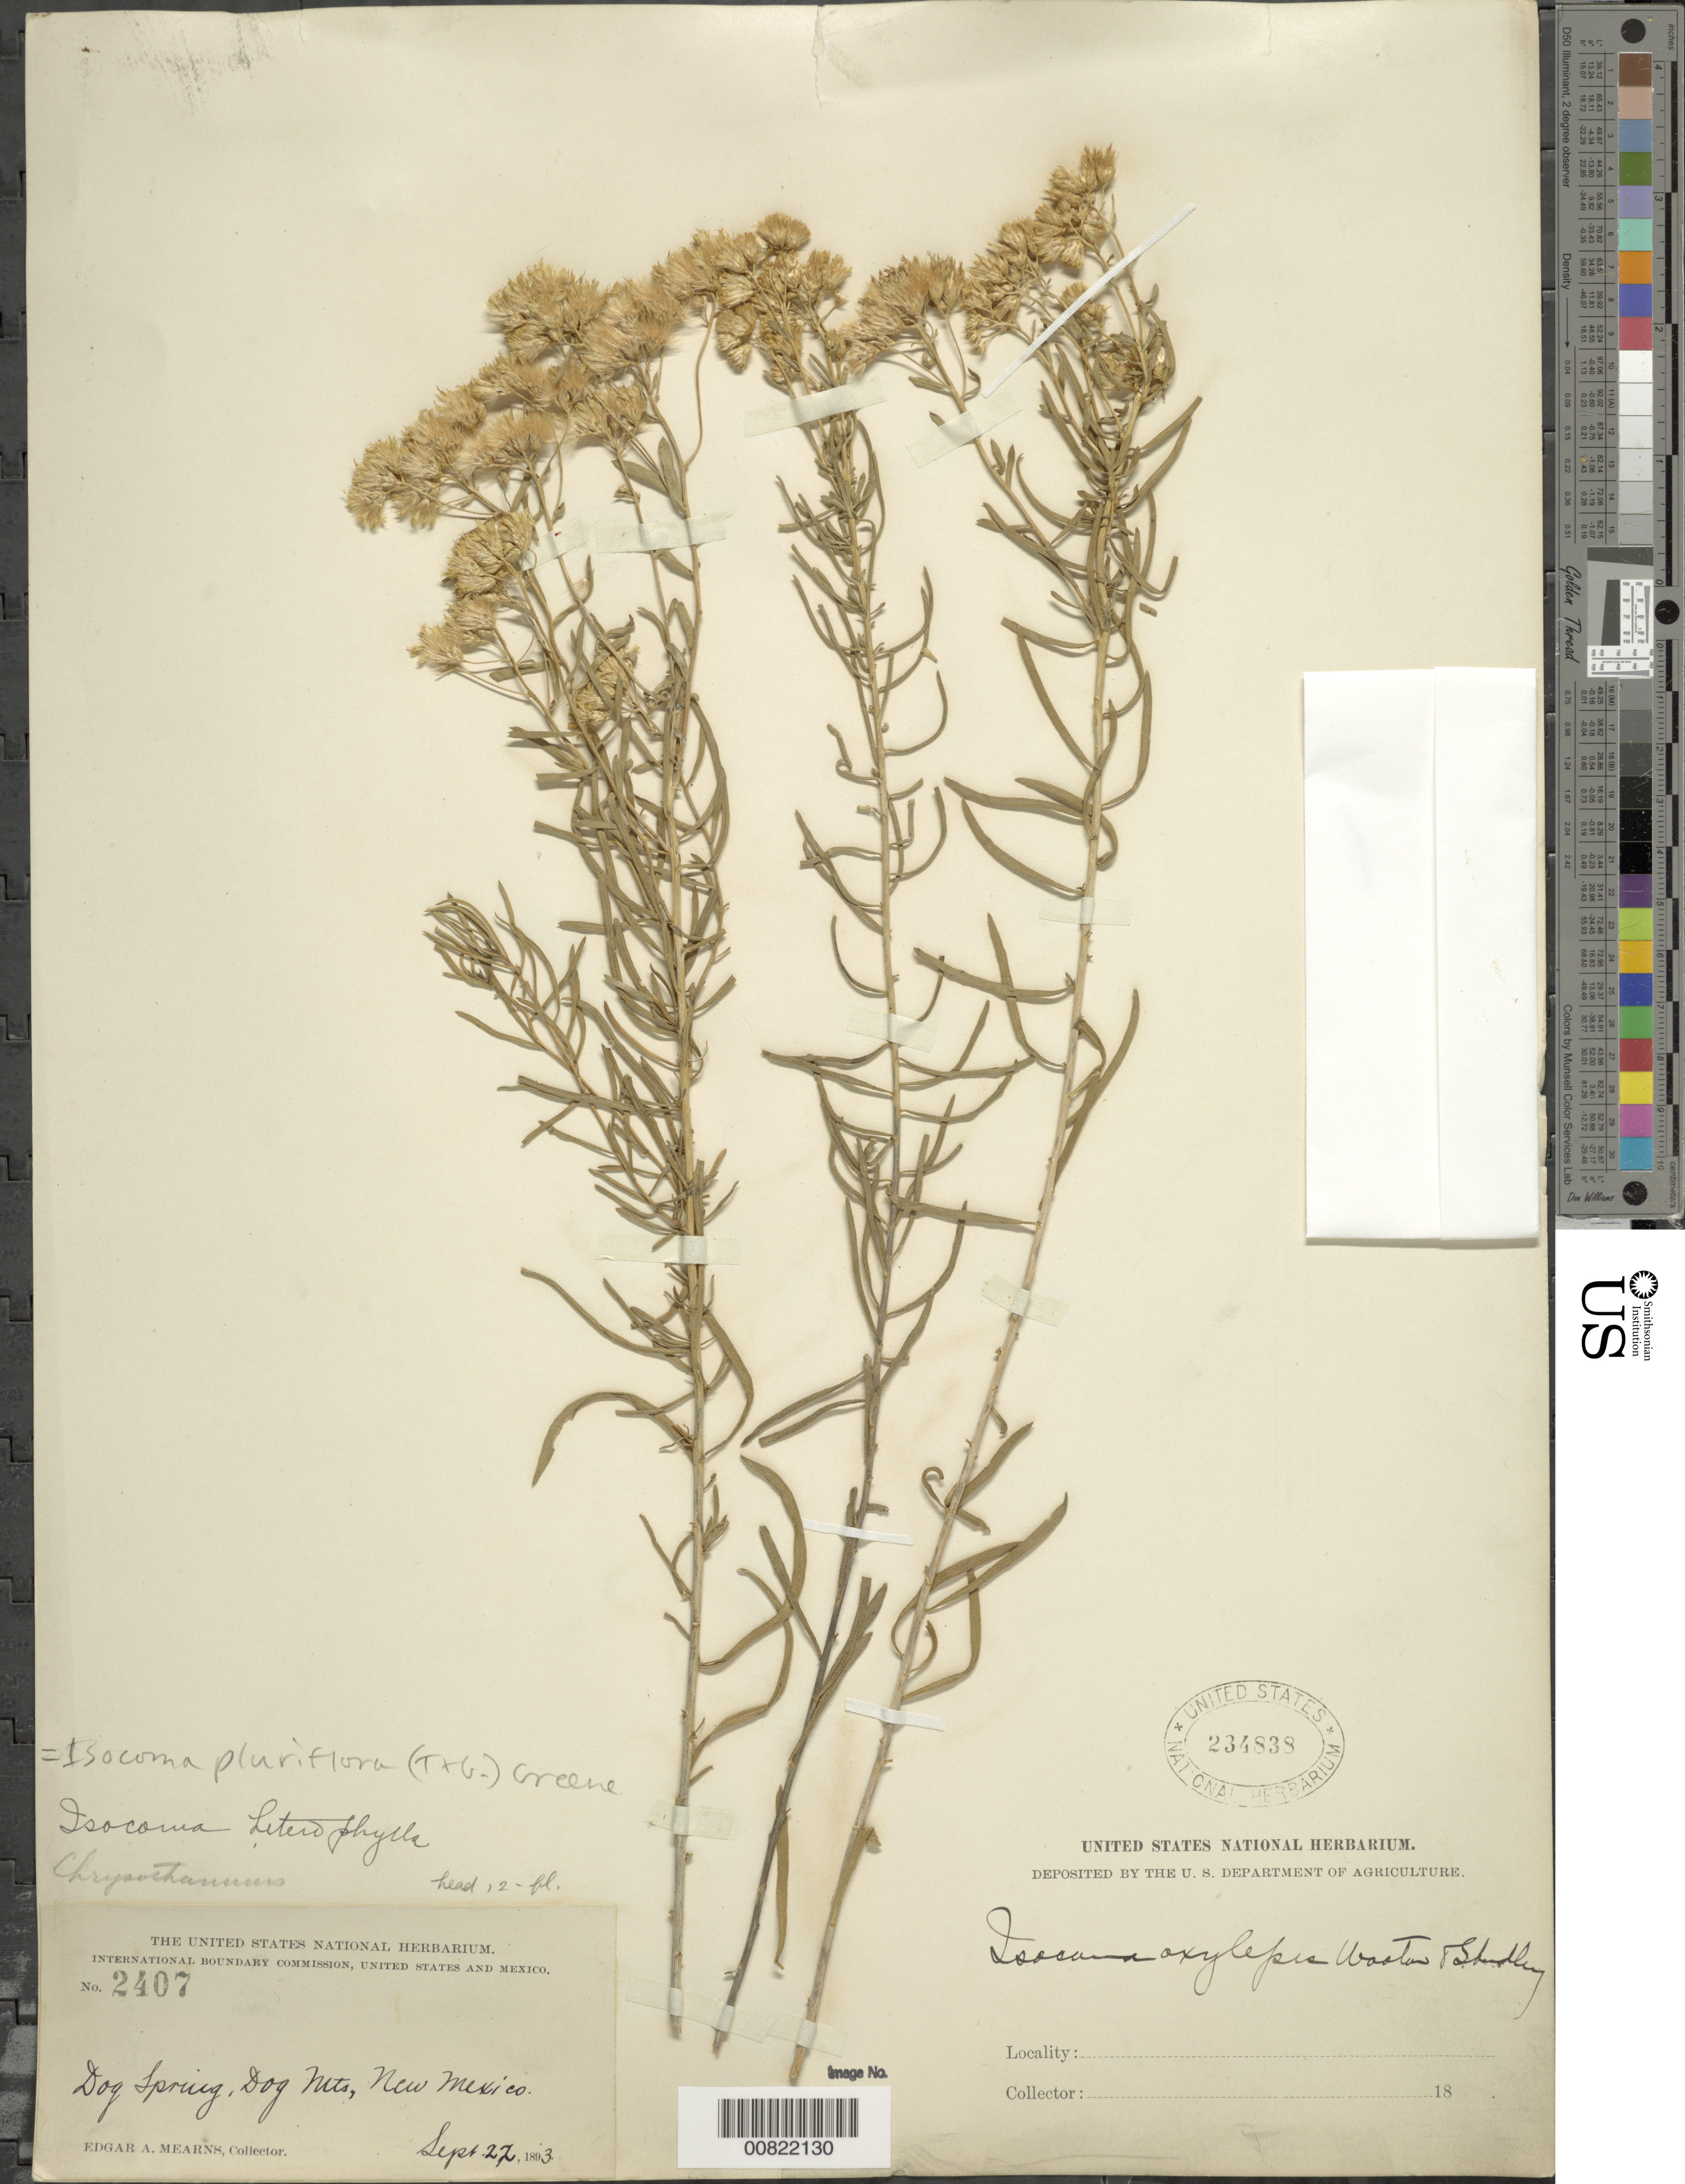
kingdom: Plantae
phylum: Tracheophyta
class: Magnoliopsida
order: Asterales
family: Asteraceae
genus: Isocoma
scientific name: Isocoma pluriflora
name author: (Torr. & A. Gray) Greene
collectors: E. A. Mearns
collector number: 2407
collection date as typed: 22 Sep 1893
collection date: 1893-09-22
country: United States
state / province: New Mexico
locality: Dog Spring, Dog Mts., New Mexico.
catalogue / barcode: US 234838